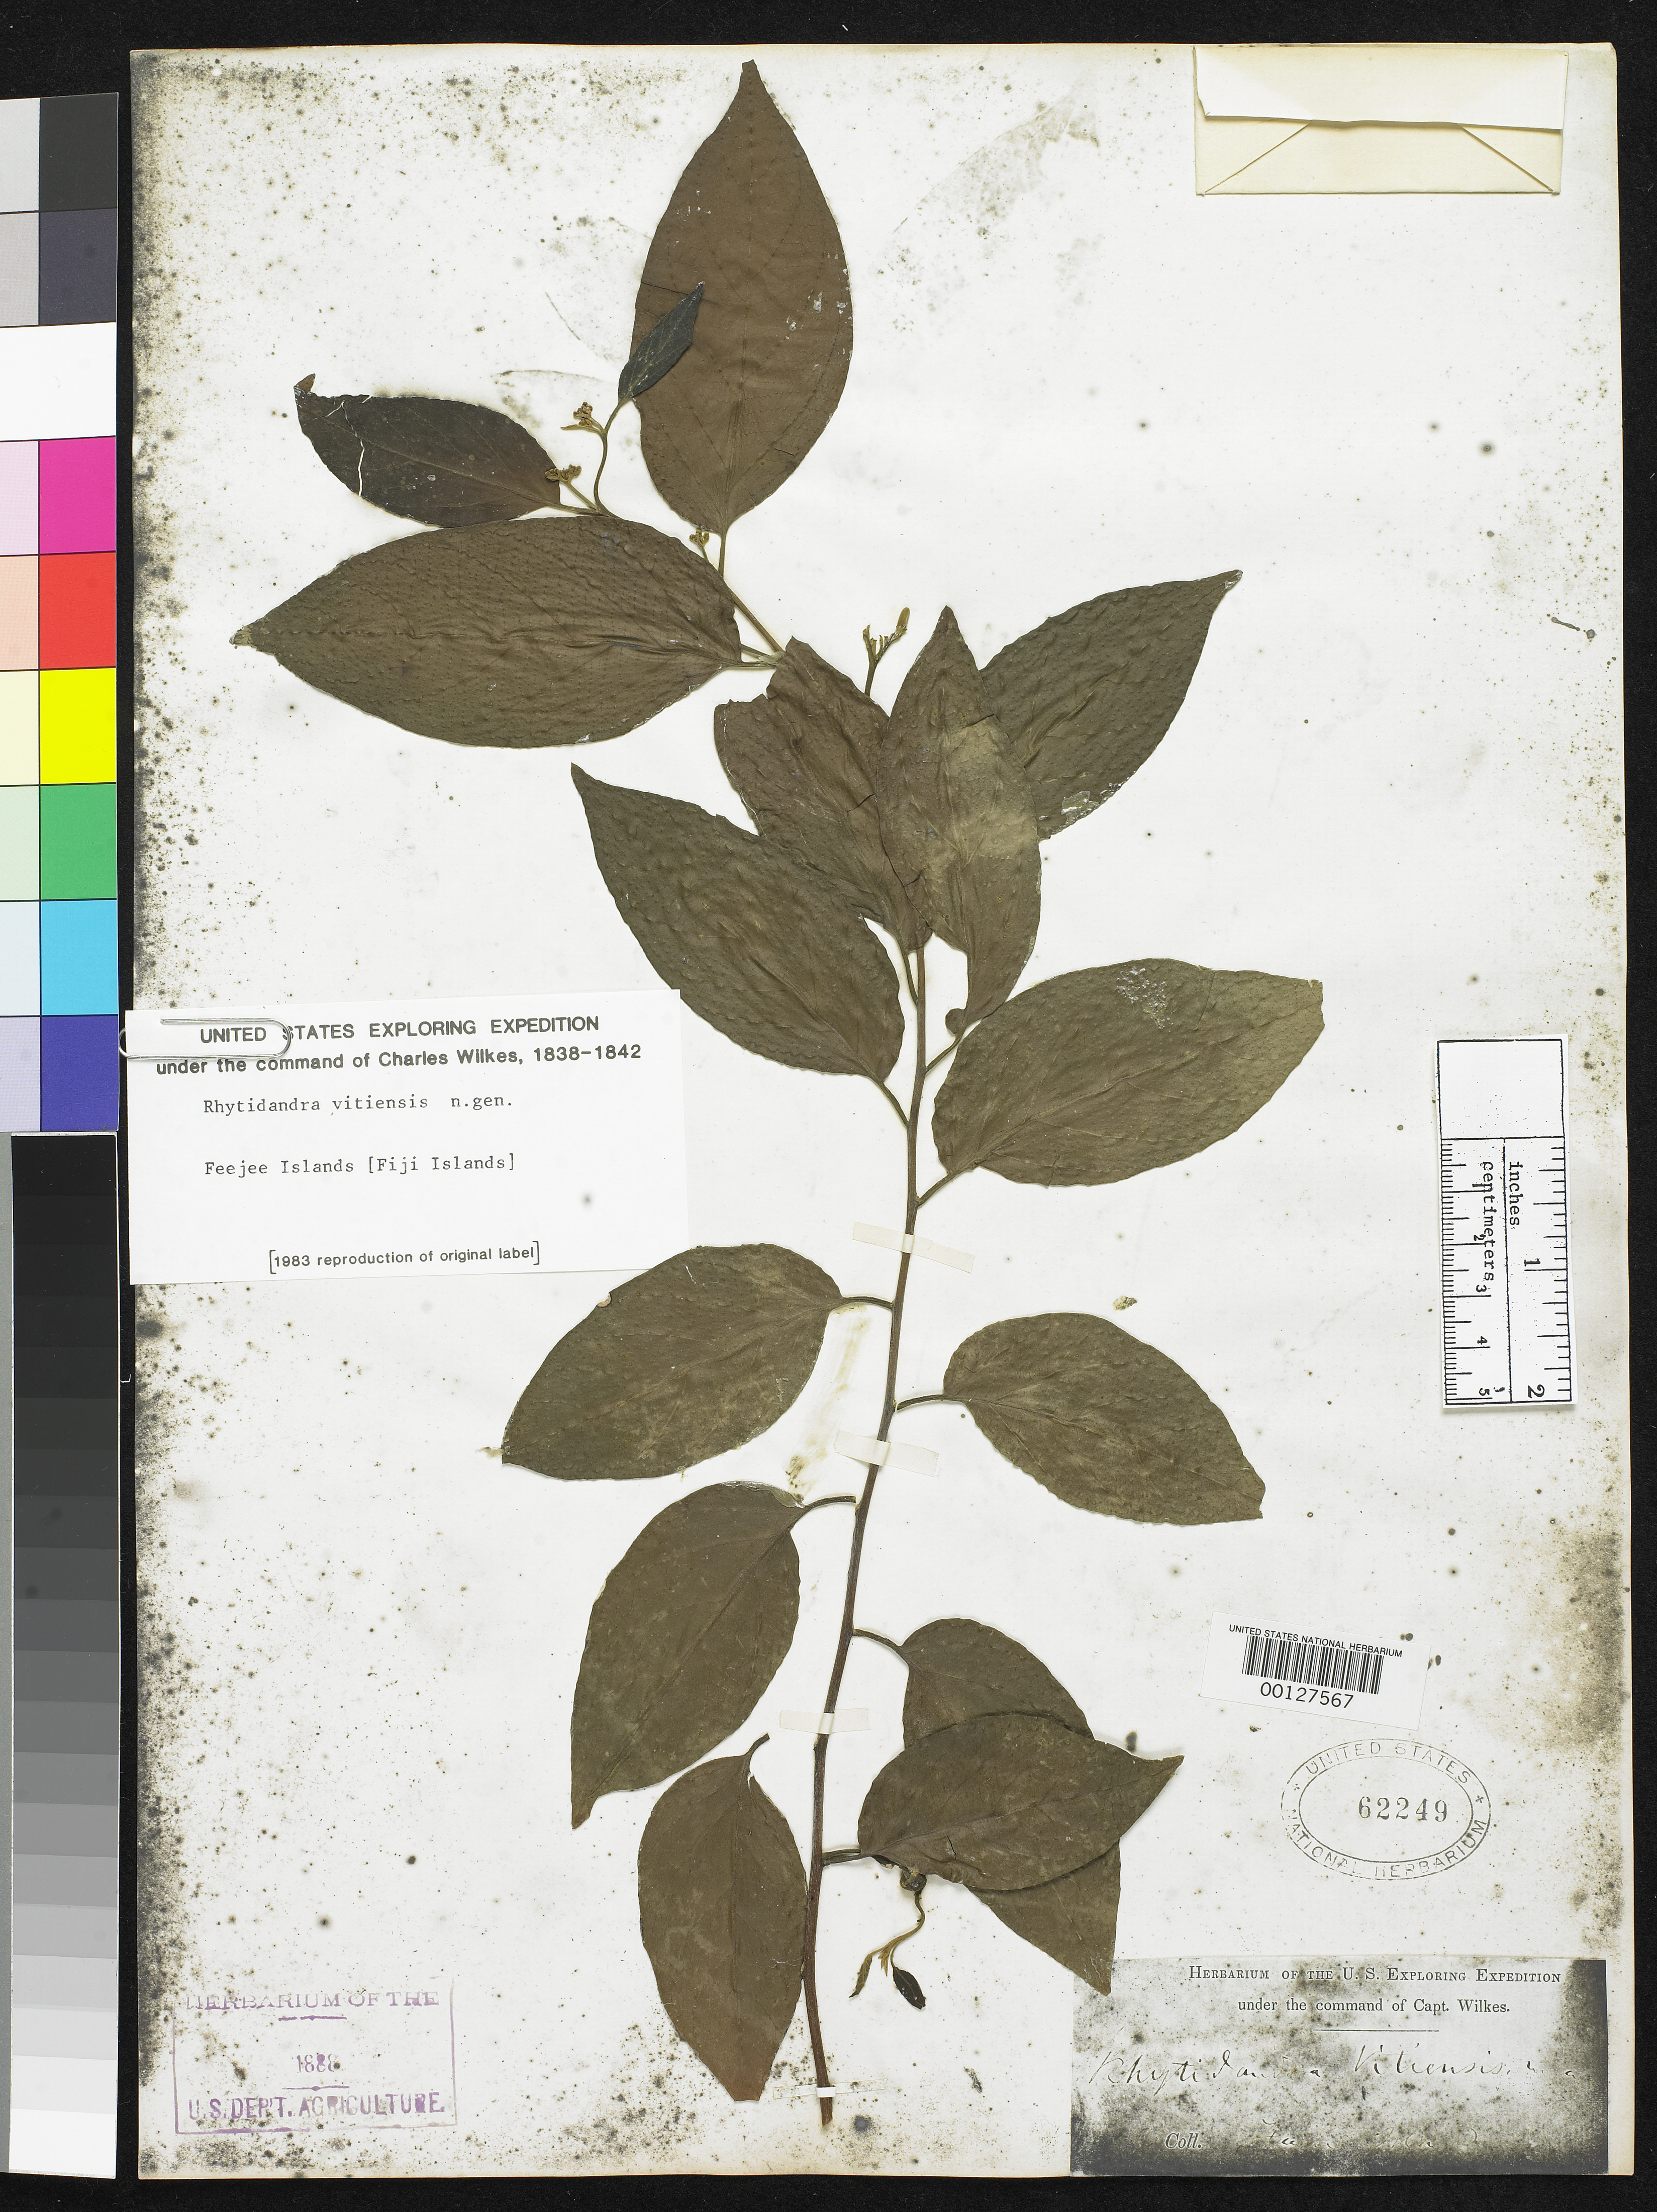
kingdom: Plantae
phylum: Tracheophyta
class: Magnoliopsida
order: Cornales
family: Cornaceae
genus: Rhytidandra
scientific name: Rhytidandra vitiensis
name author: A. Gray in Wilkes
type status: Type Collection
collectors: Wilkes Explor. Exped.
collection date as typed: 1838 to -- --- 1842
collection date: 1838/1842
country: Fiji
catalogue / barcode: US 62249